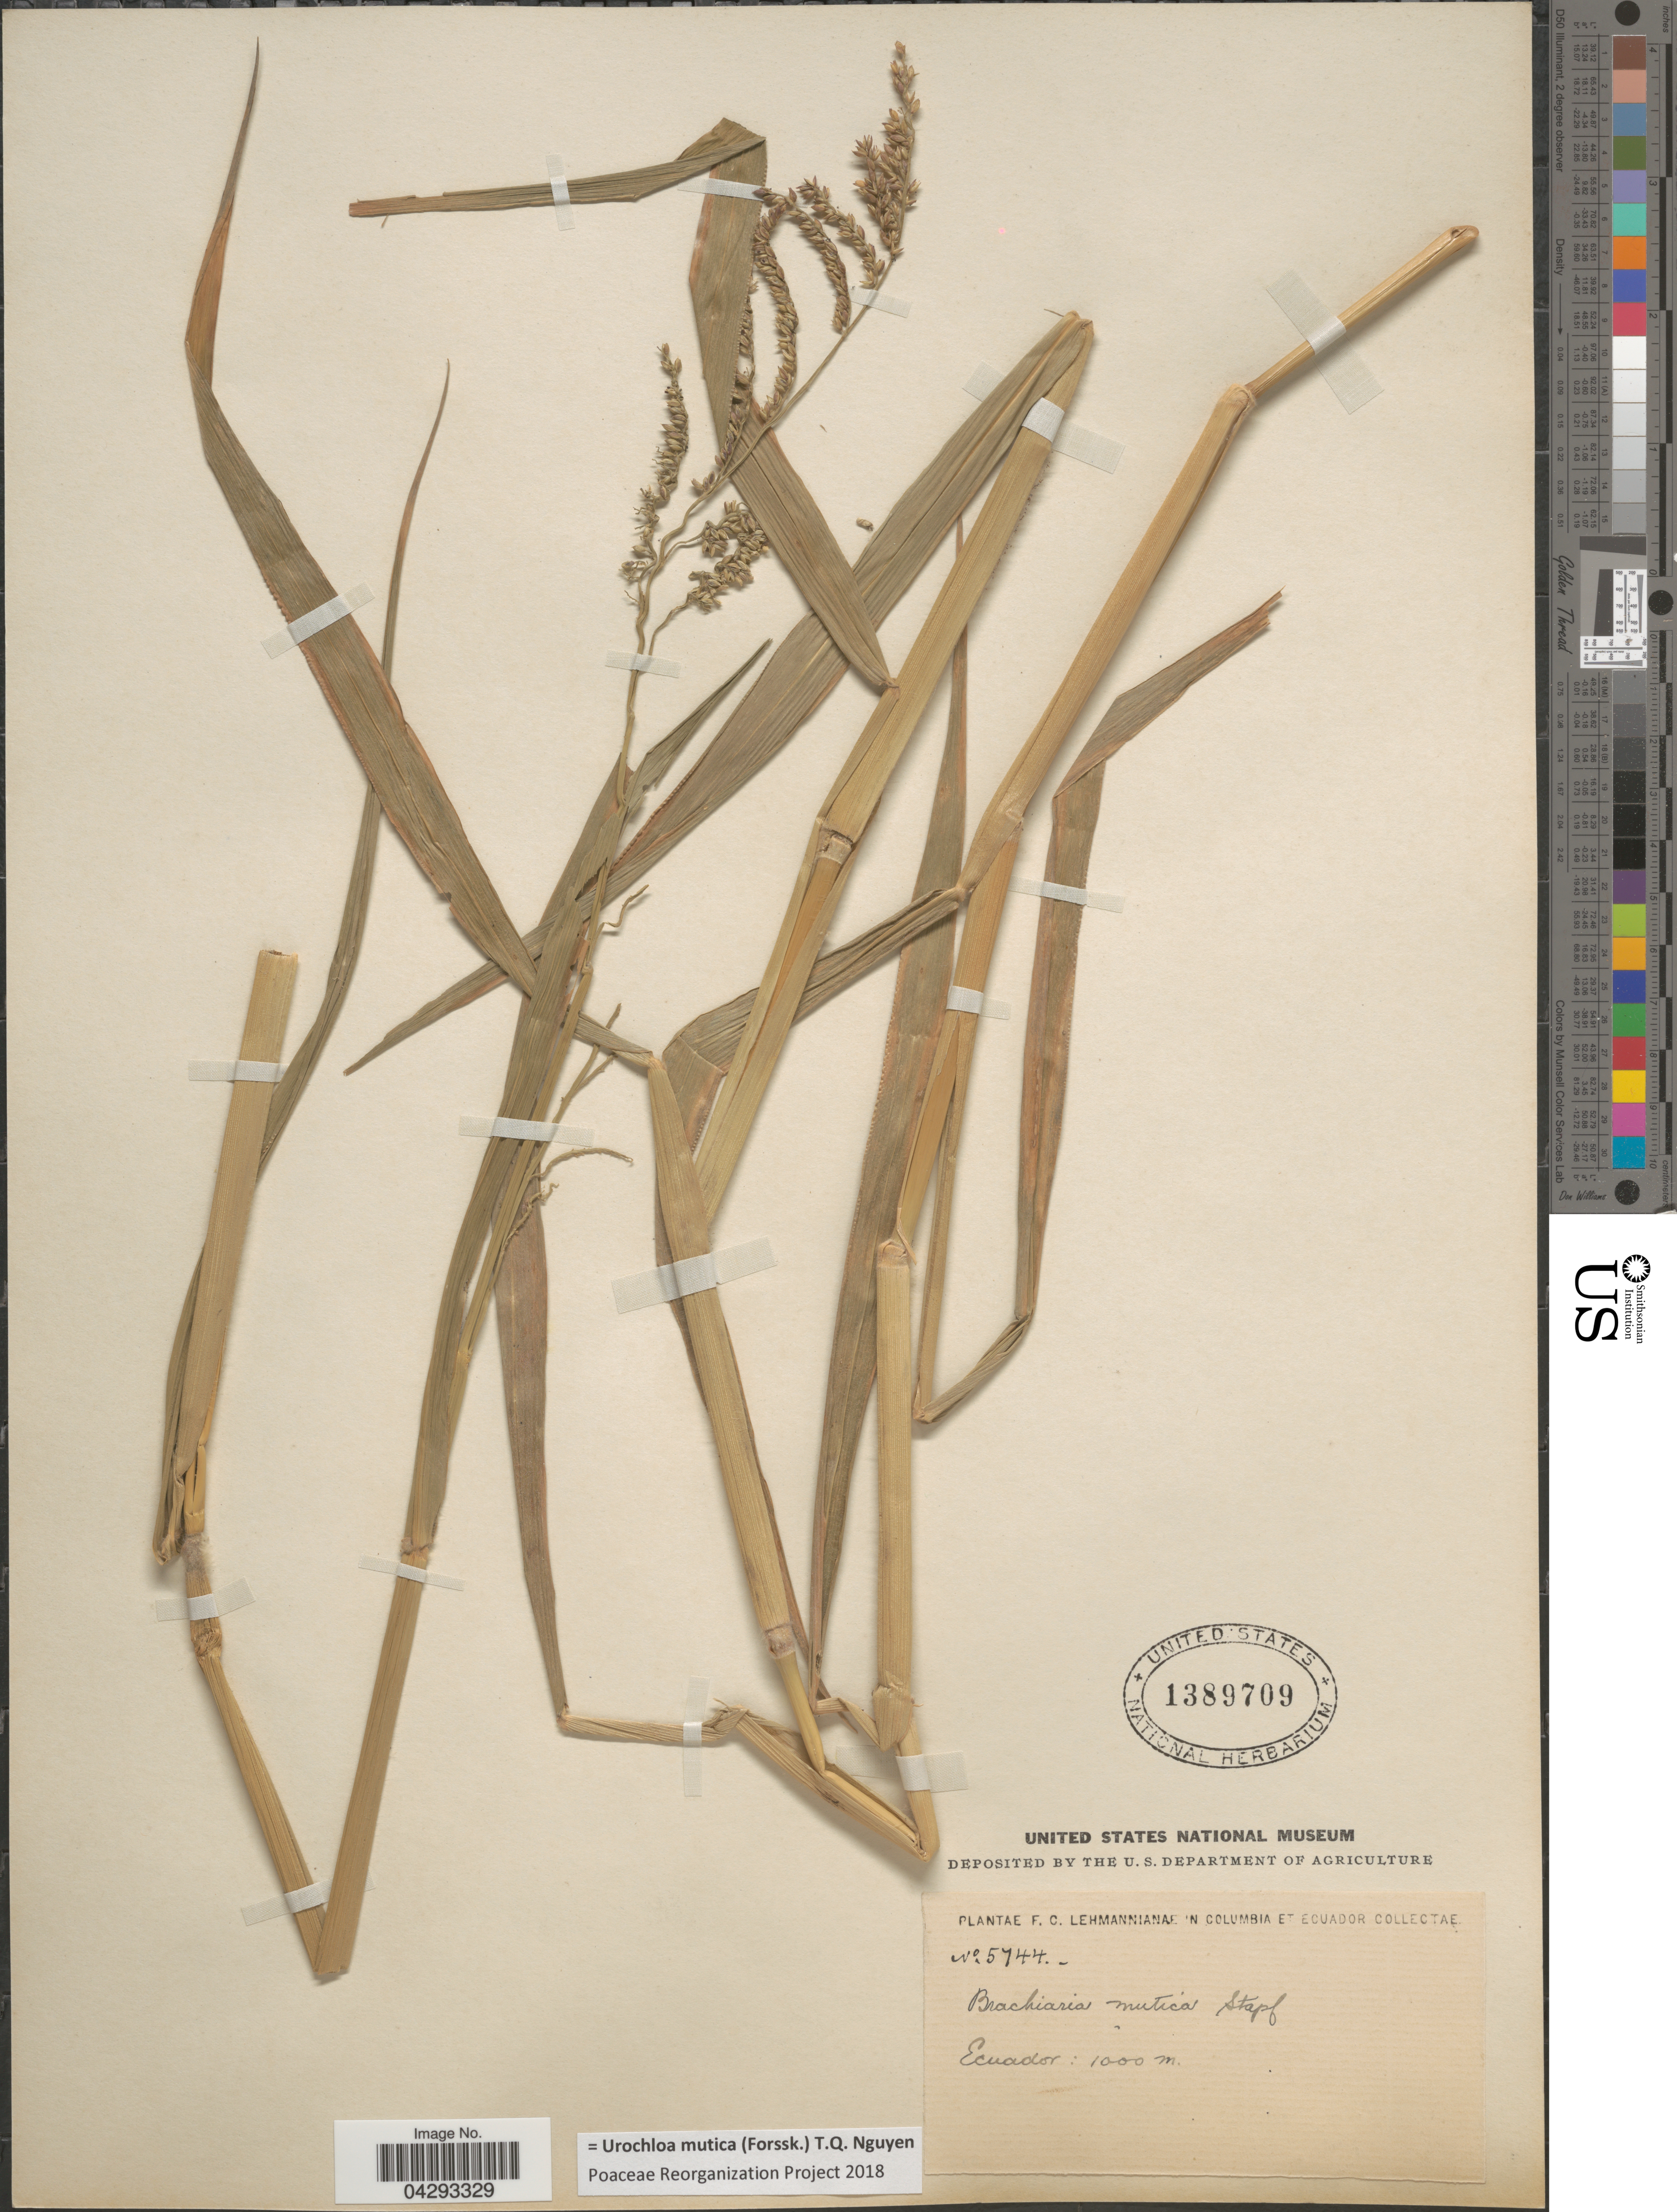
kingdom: Plantae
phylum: Tracheophyta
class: Liliopsida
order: Poales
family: Poaceae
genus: Urochloa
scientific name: Urochloa mutica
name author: (Forssk.) T.Q. Nguyen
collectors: F. C. Lehmann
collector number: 5744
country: Ecuador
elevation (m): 1000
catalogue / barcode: US 1389709